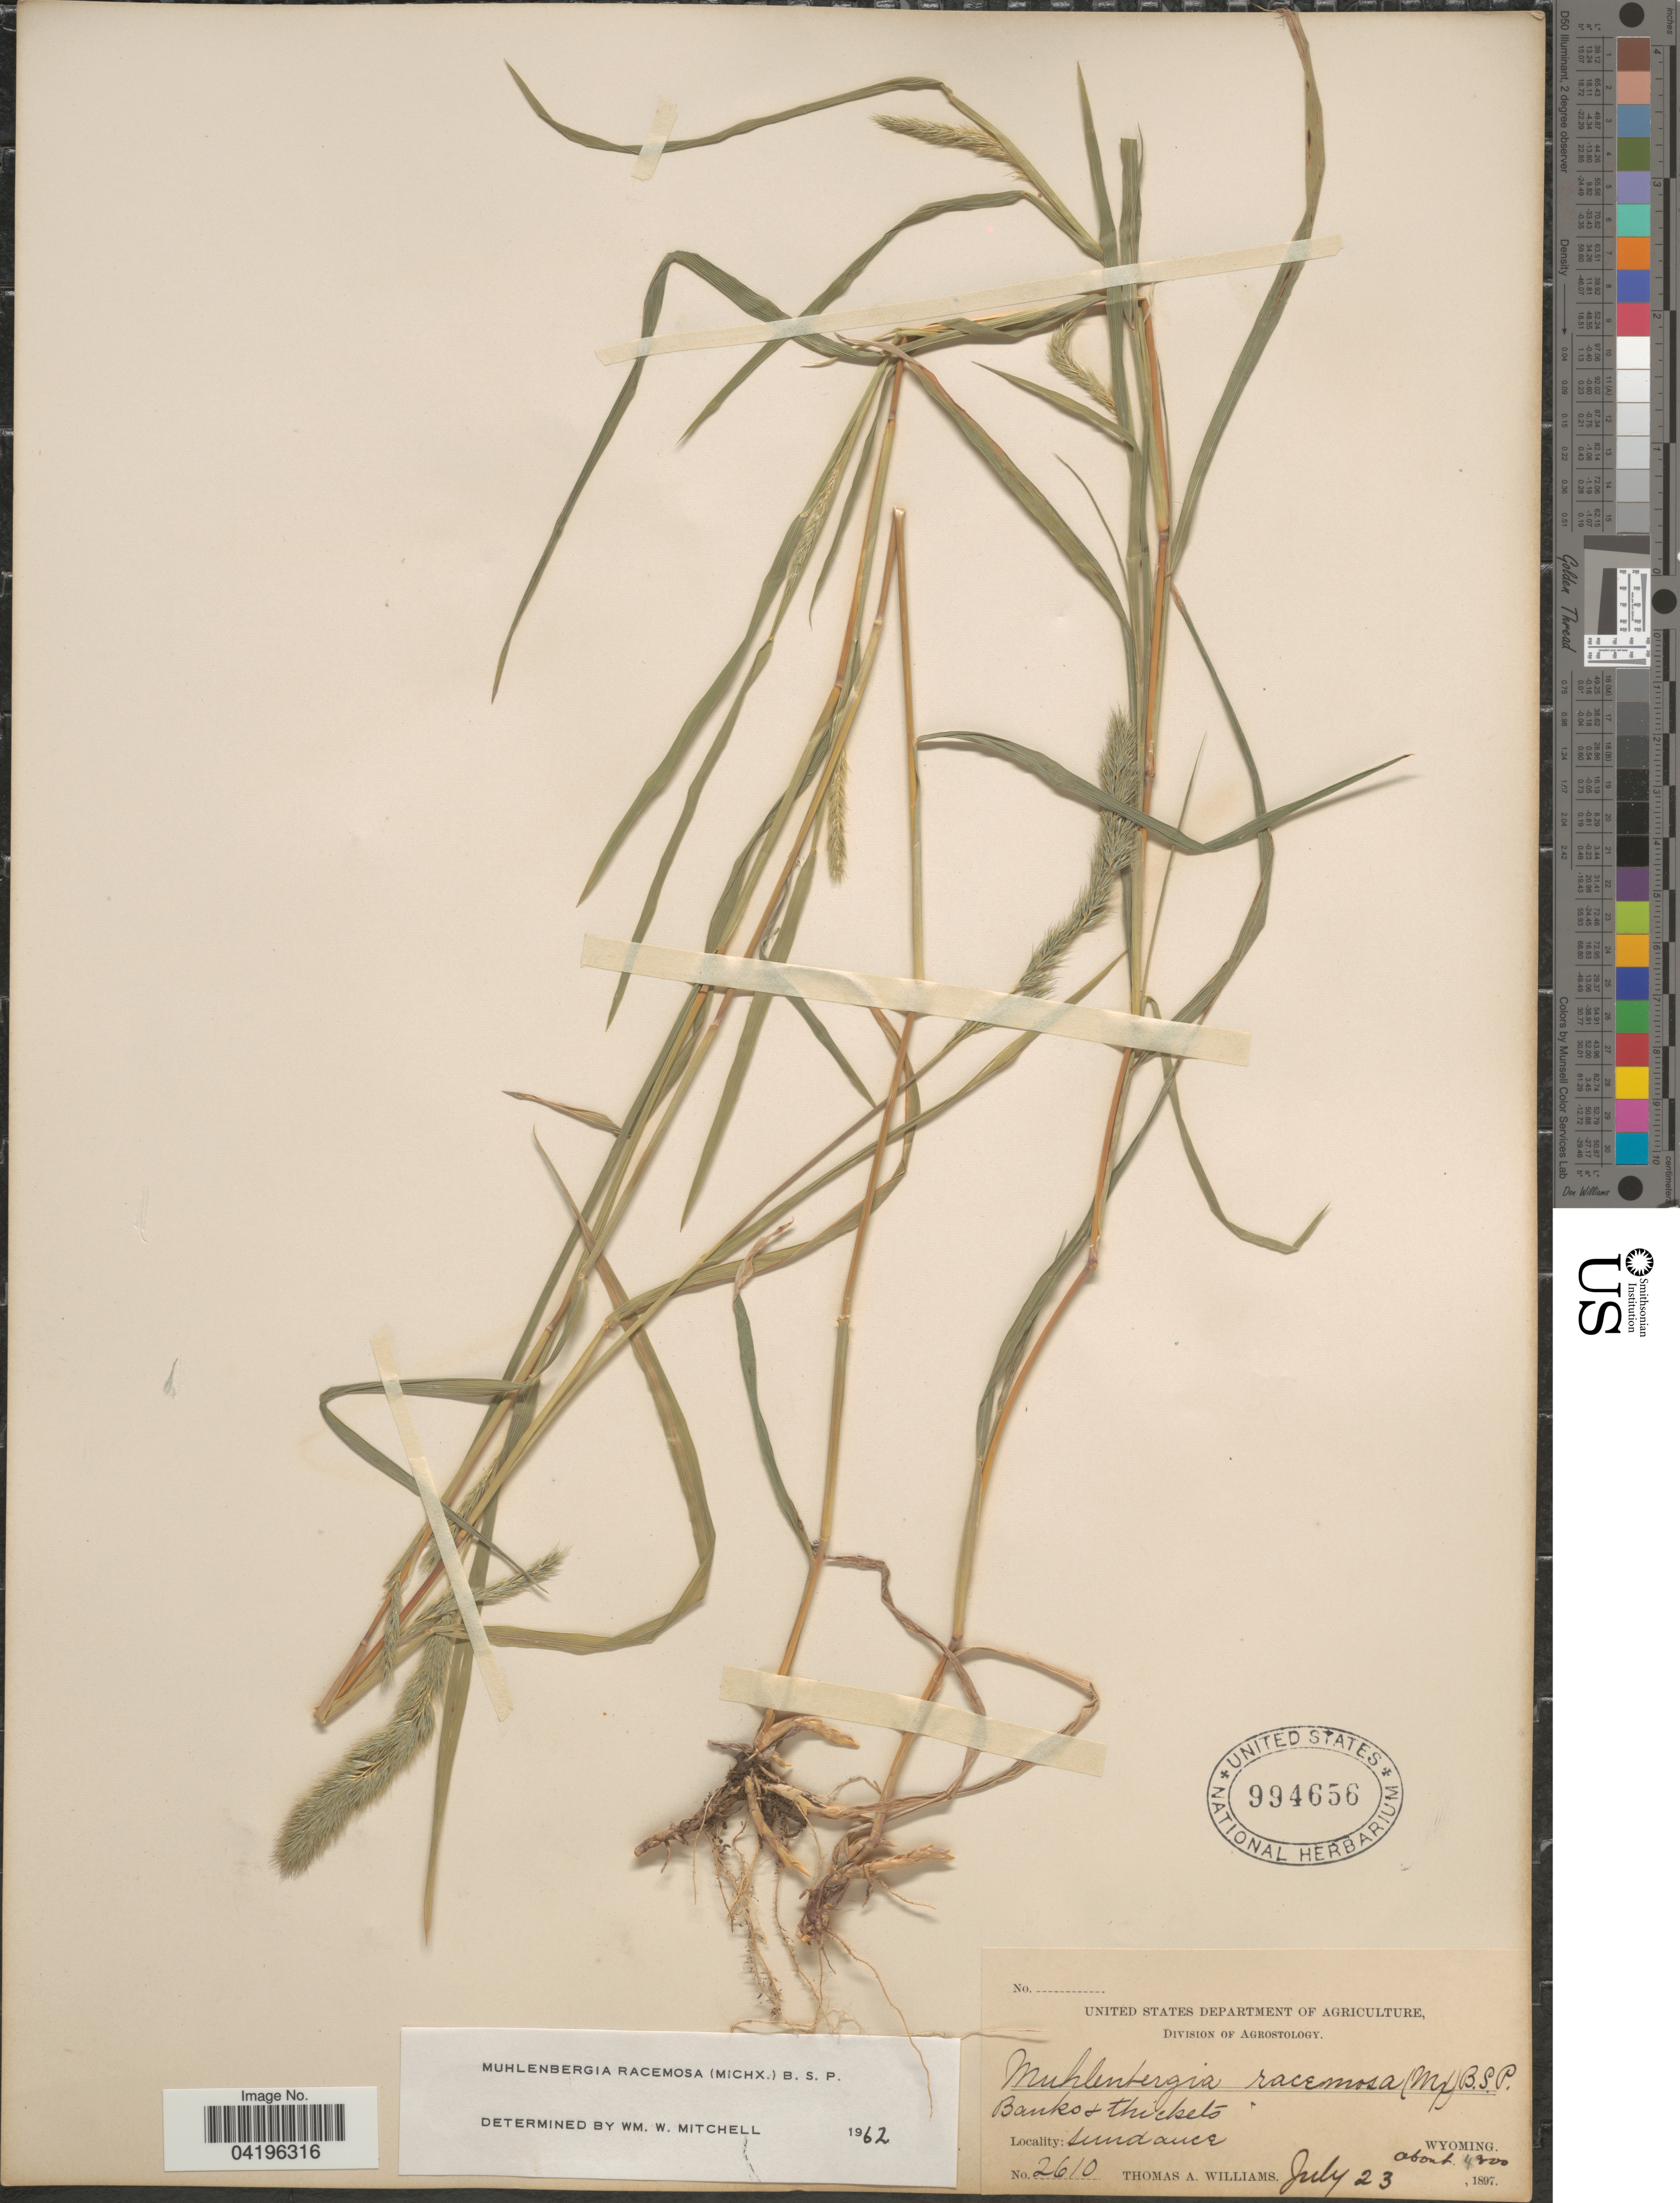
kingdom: Plantae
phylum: Tracheophyta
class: Liliopsida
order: Poales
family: Poaceae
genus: Muhlenbergia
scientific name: Muhlenbergia racemosa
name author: (Michx.) Britton et al.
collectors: T. A. Williams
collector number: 2610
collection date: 1897-07-23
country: United States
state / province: Wyoming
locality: Sundance.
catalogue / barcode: US 994656